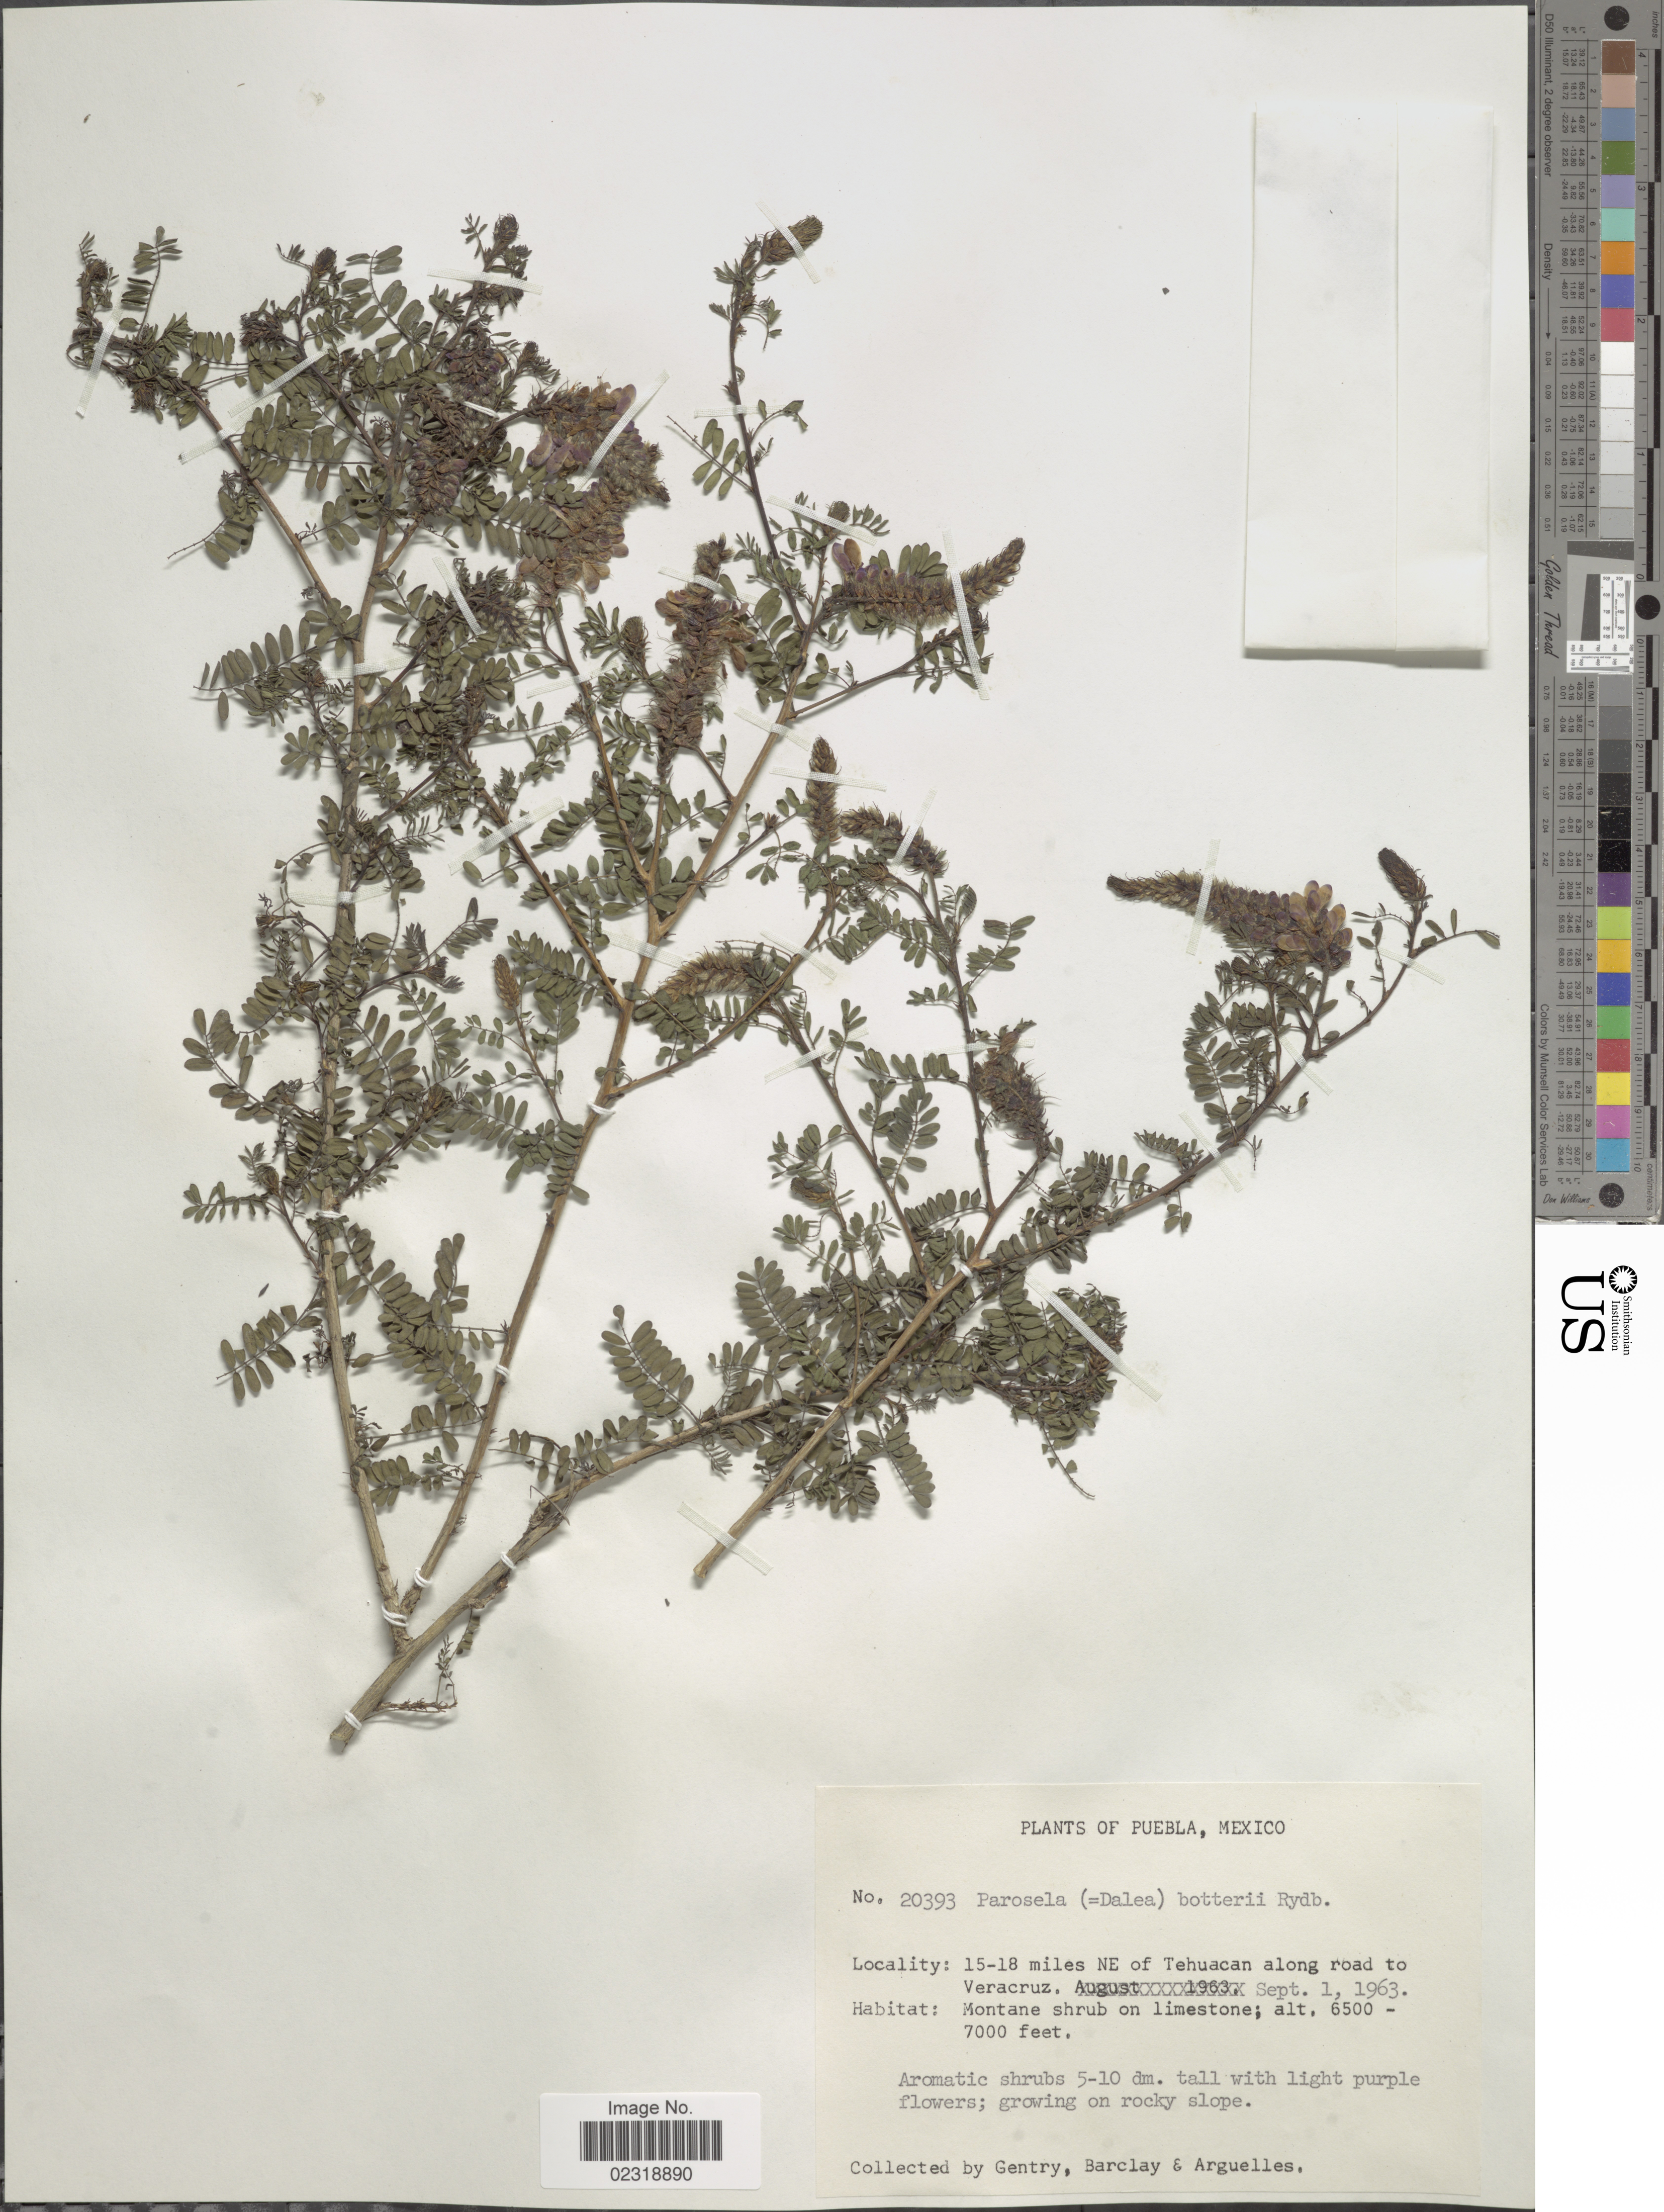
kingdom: Plantae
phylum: Tracheophyta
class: Magnoliopsida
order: Fabales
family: Fabaceae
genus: Dalea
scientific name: Dalea botterii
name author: (Rydb.) Barneby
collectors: Gentry, --, -- Barclay & Arguelles, --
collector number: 20393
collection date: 1963-09-01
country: Mexico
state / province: Puebla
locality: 15-18 miles NE of Tehuacan along road to Veracruz.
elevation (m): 1981